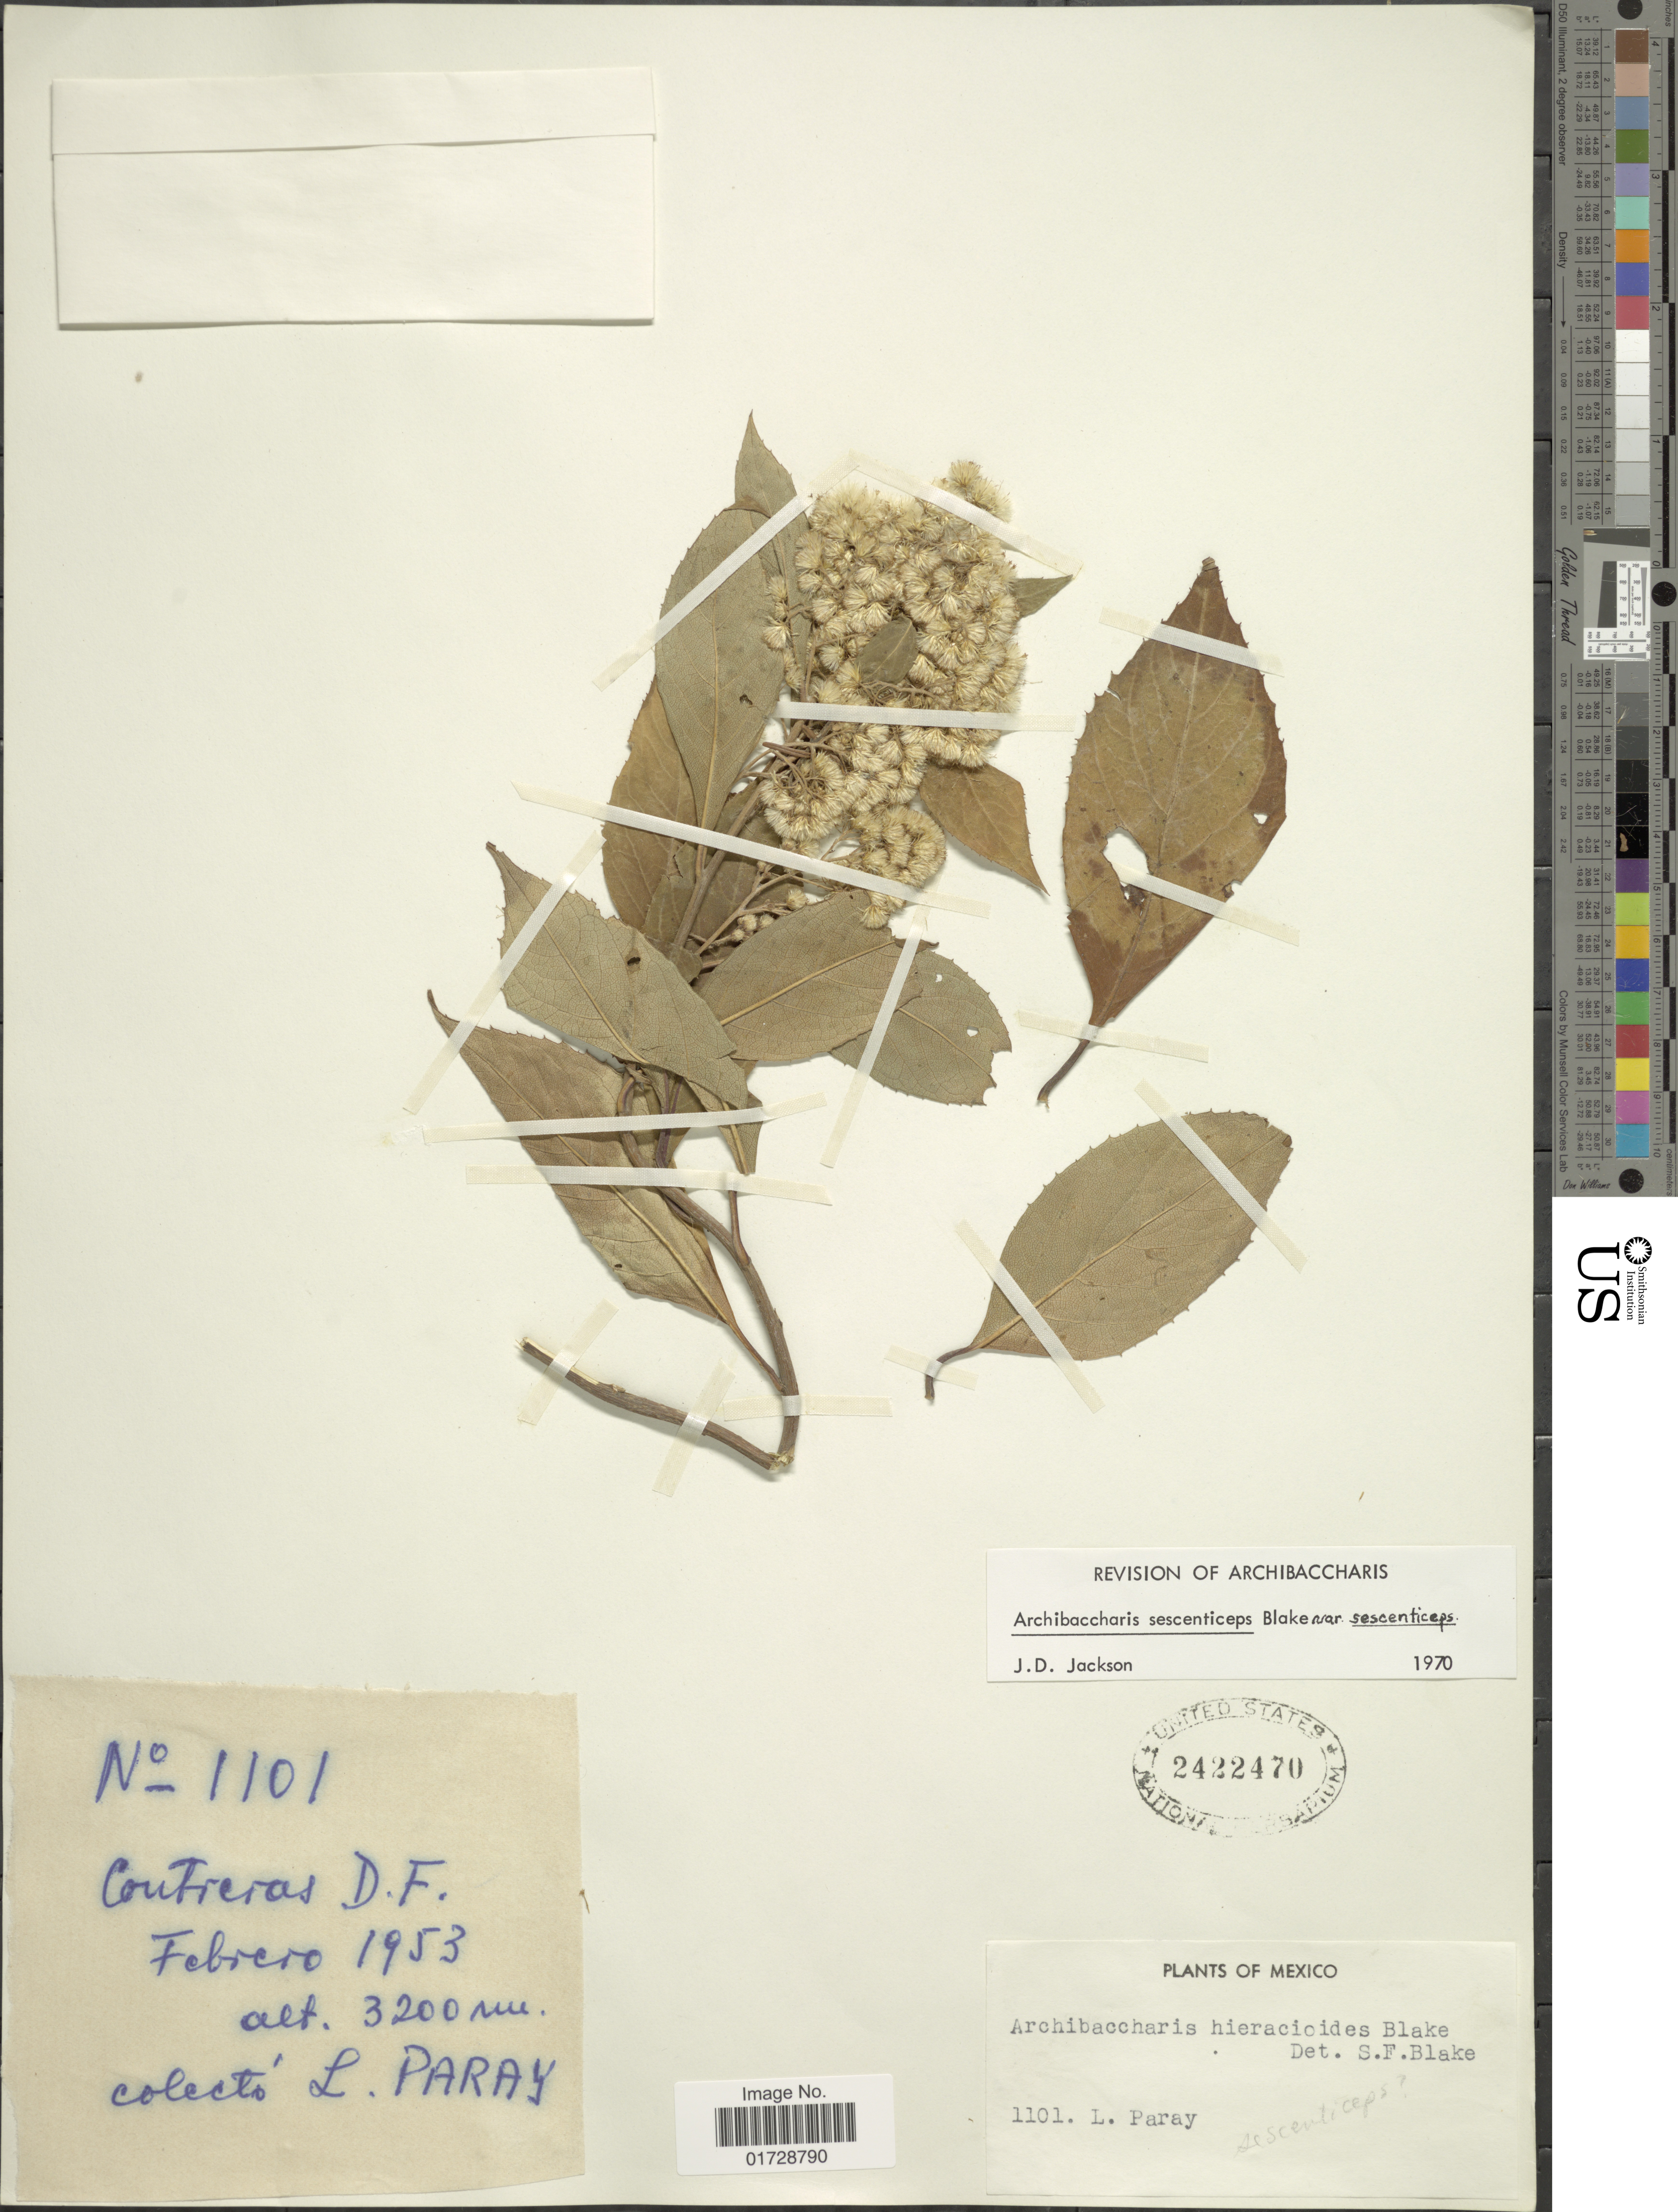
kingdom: Plantae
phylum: Tracheophyta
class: Magnoliopsida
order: Asterales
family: Asteraceae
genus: Archibaccharis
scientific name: Archibaccharis sescenticeps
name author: (S.F. Blake) S.F. Blake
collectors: L. Paray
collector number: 1101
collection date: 1953-02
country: Mexico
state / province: Distrito Federal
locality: Contreras, D. F.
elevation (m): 3200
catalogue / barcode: US 2422470